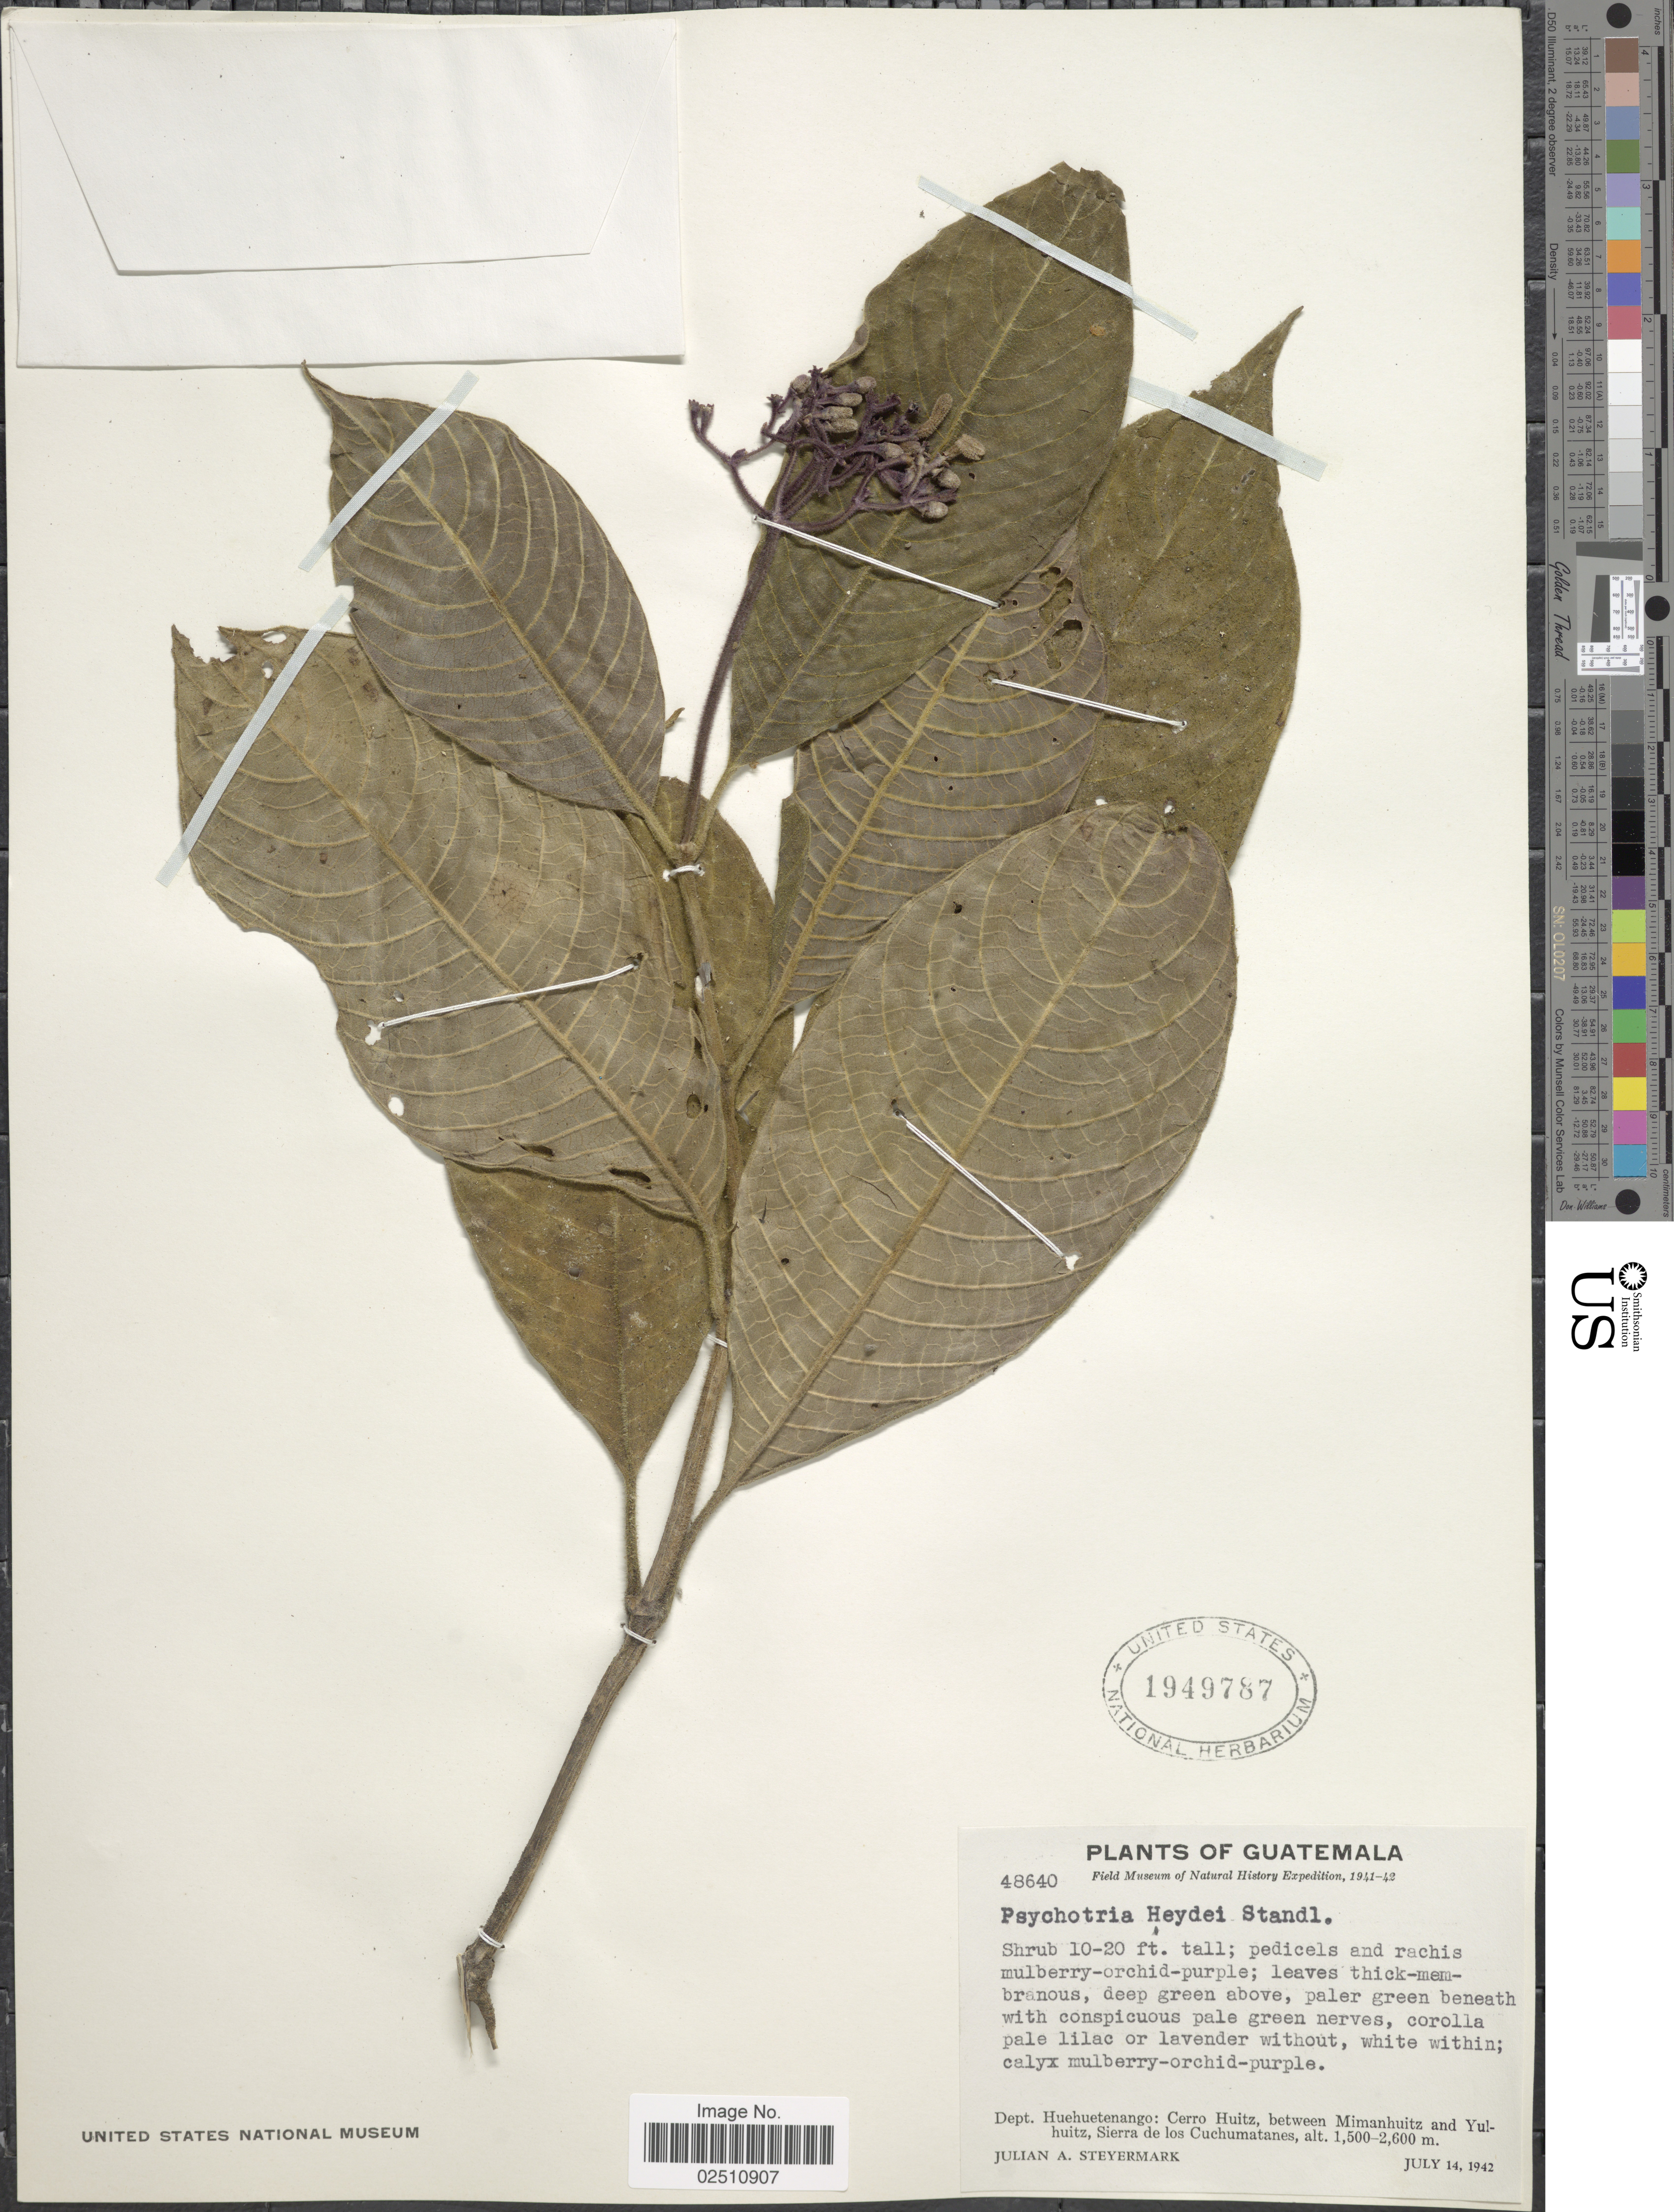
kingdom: Plantae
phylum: Tracheophyta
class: Magnoliopsida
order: Gentianales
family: Rubiaceae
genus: Psychotria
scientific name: Psychotria heydei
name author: Standl.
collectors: J. Steyermark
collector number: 48640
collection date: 1942-07-14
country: Guatemala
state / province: Huehuetenango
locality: Cerro Huitz, between Mimanhuitz and Yulhuitz, Sierra de los Cuchumatanes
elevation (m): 1500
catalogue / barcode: US 1949787